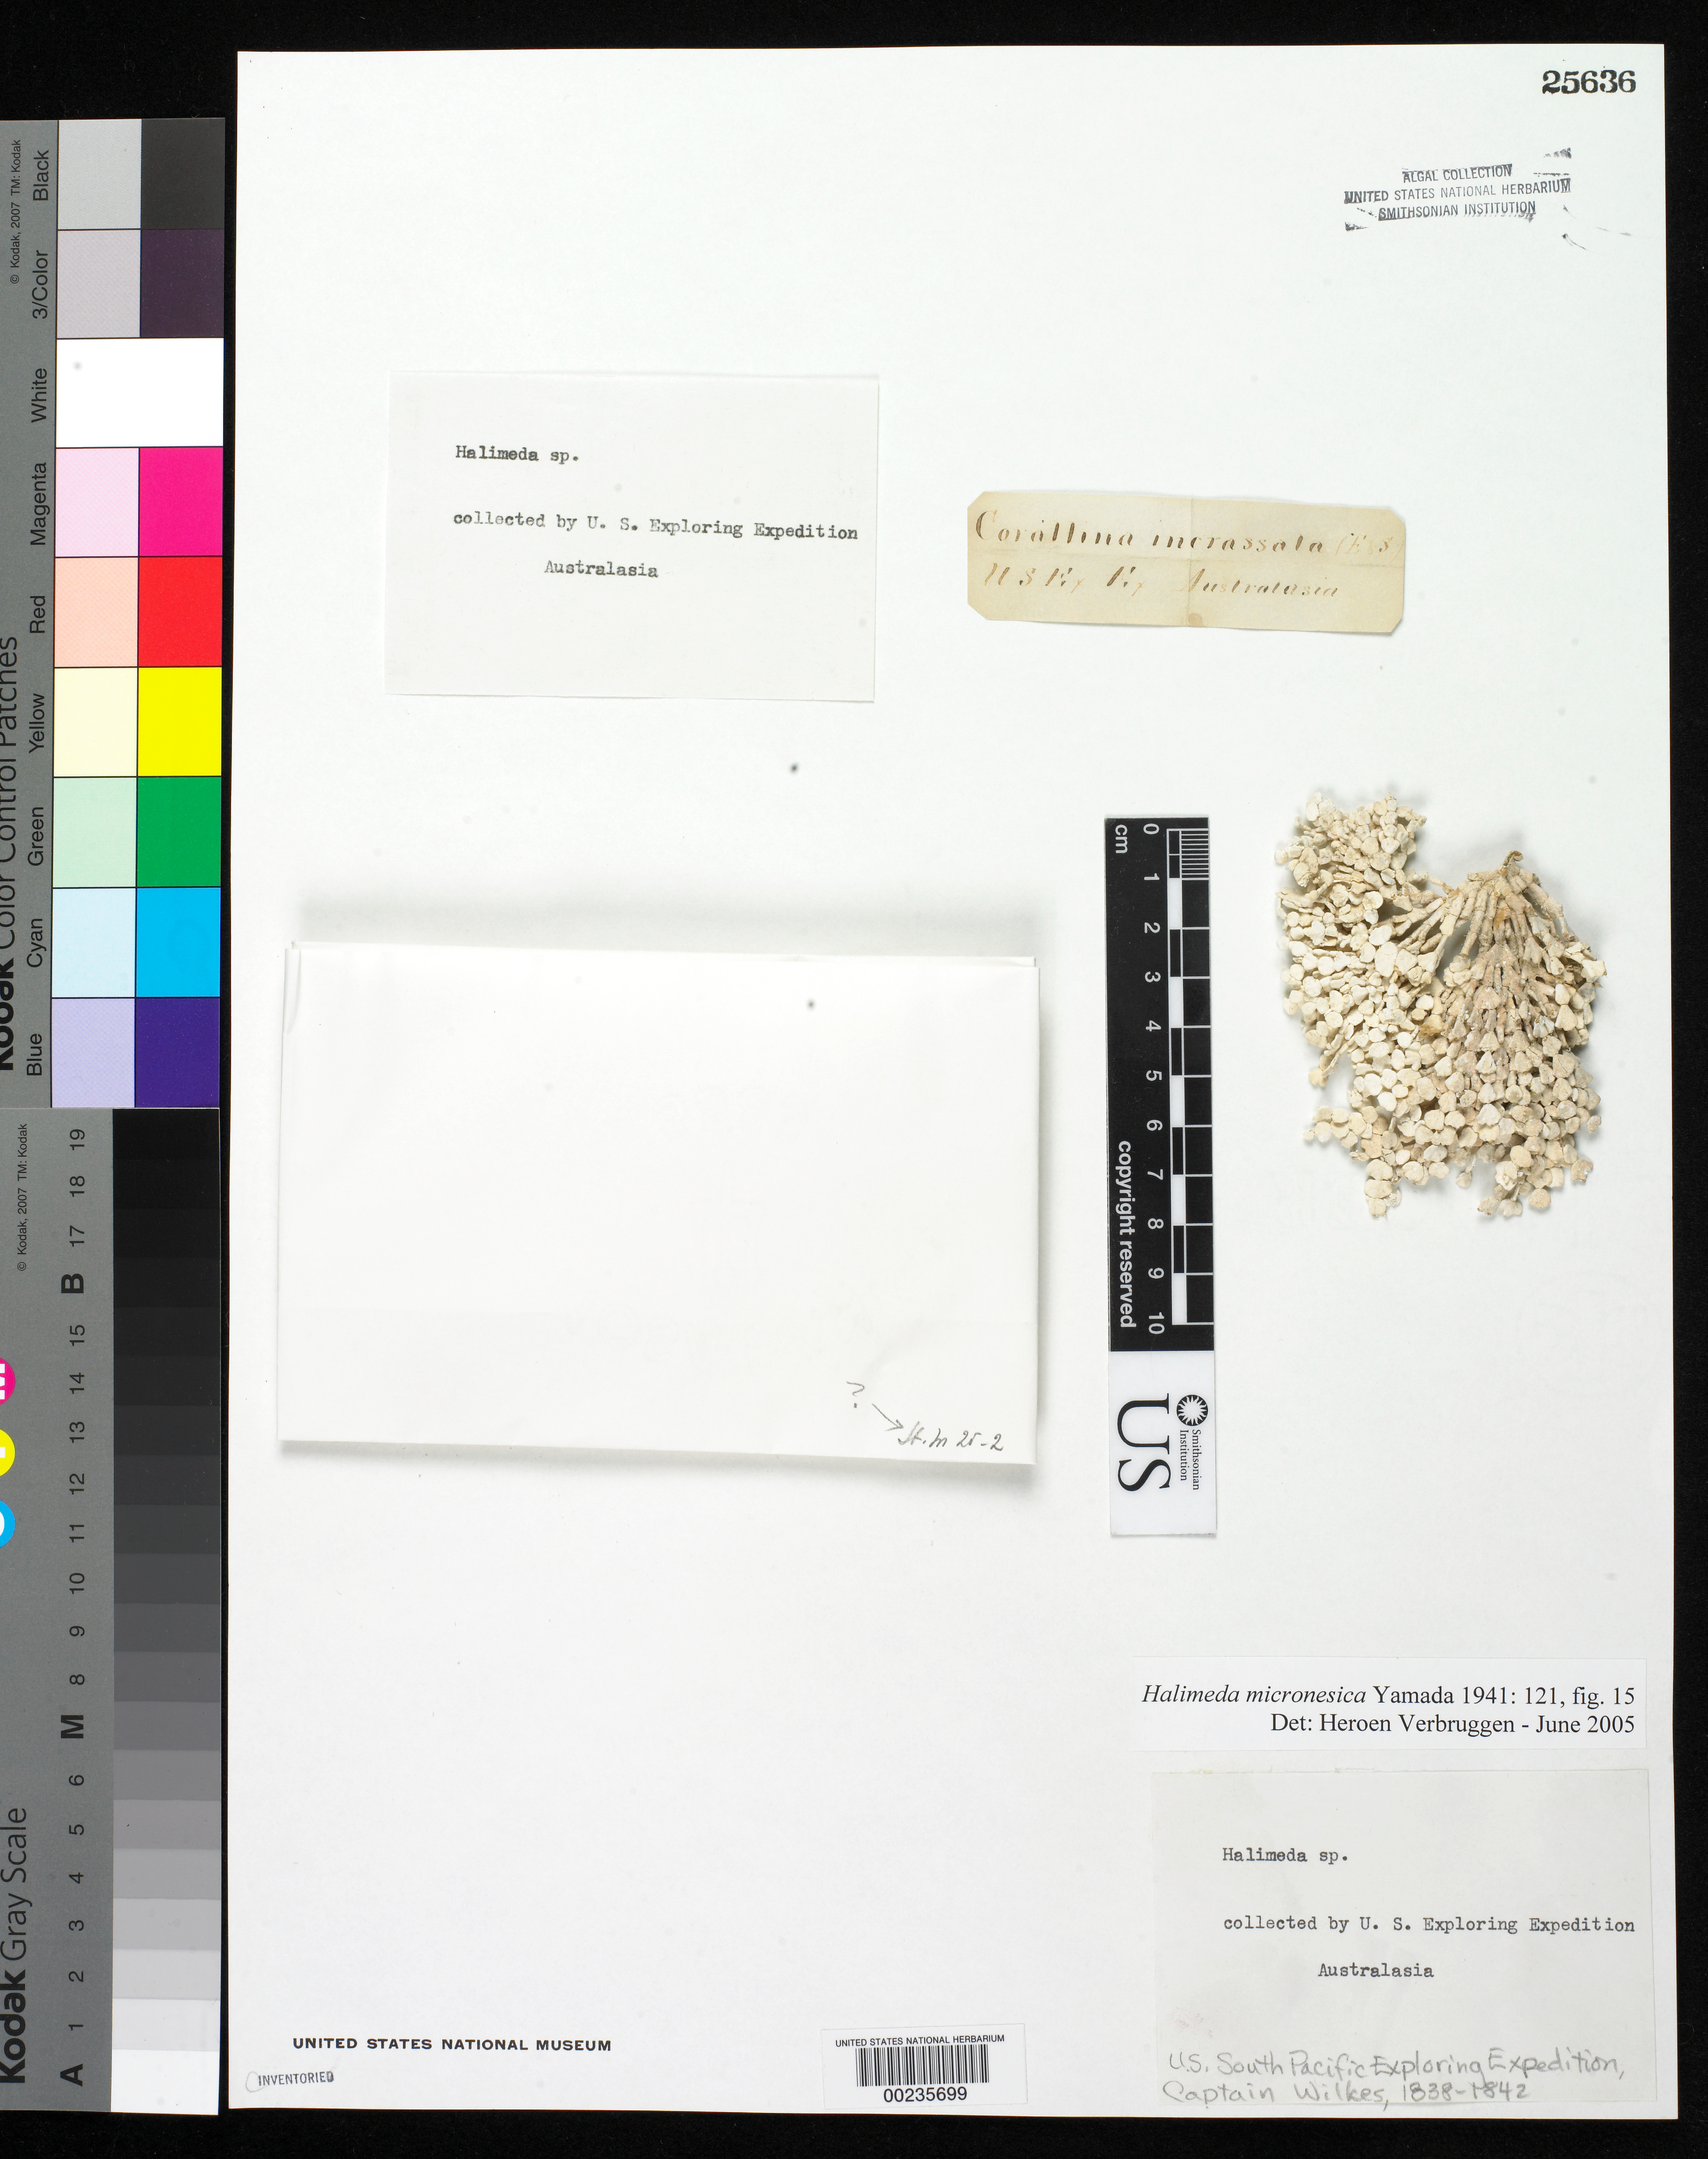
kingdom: Plantae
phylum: Chlorophyta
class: Ulvophyceae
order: Bryopsidales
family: Halimedaceae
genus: Halimeda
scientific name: Halimeda micronesica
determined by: Verbruggen, H.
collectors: W. D. Brackenridge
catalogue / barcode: US 25636